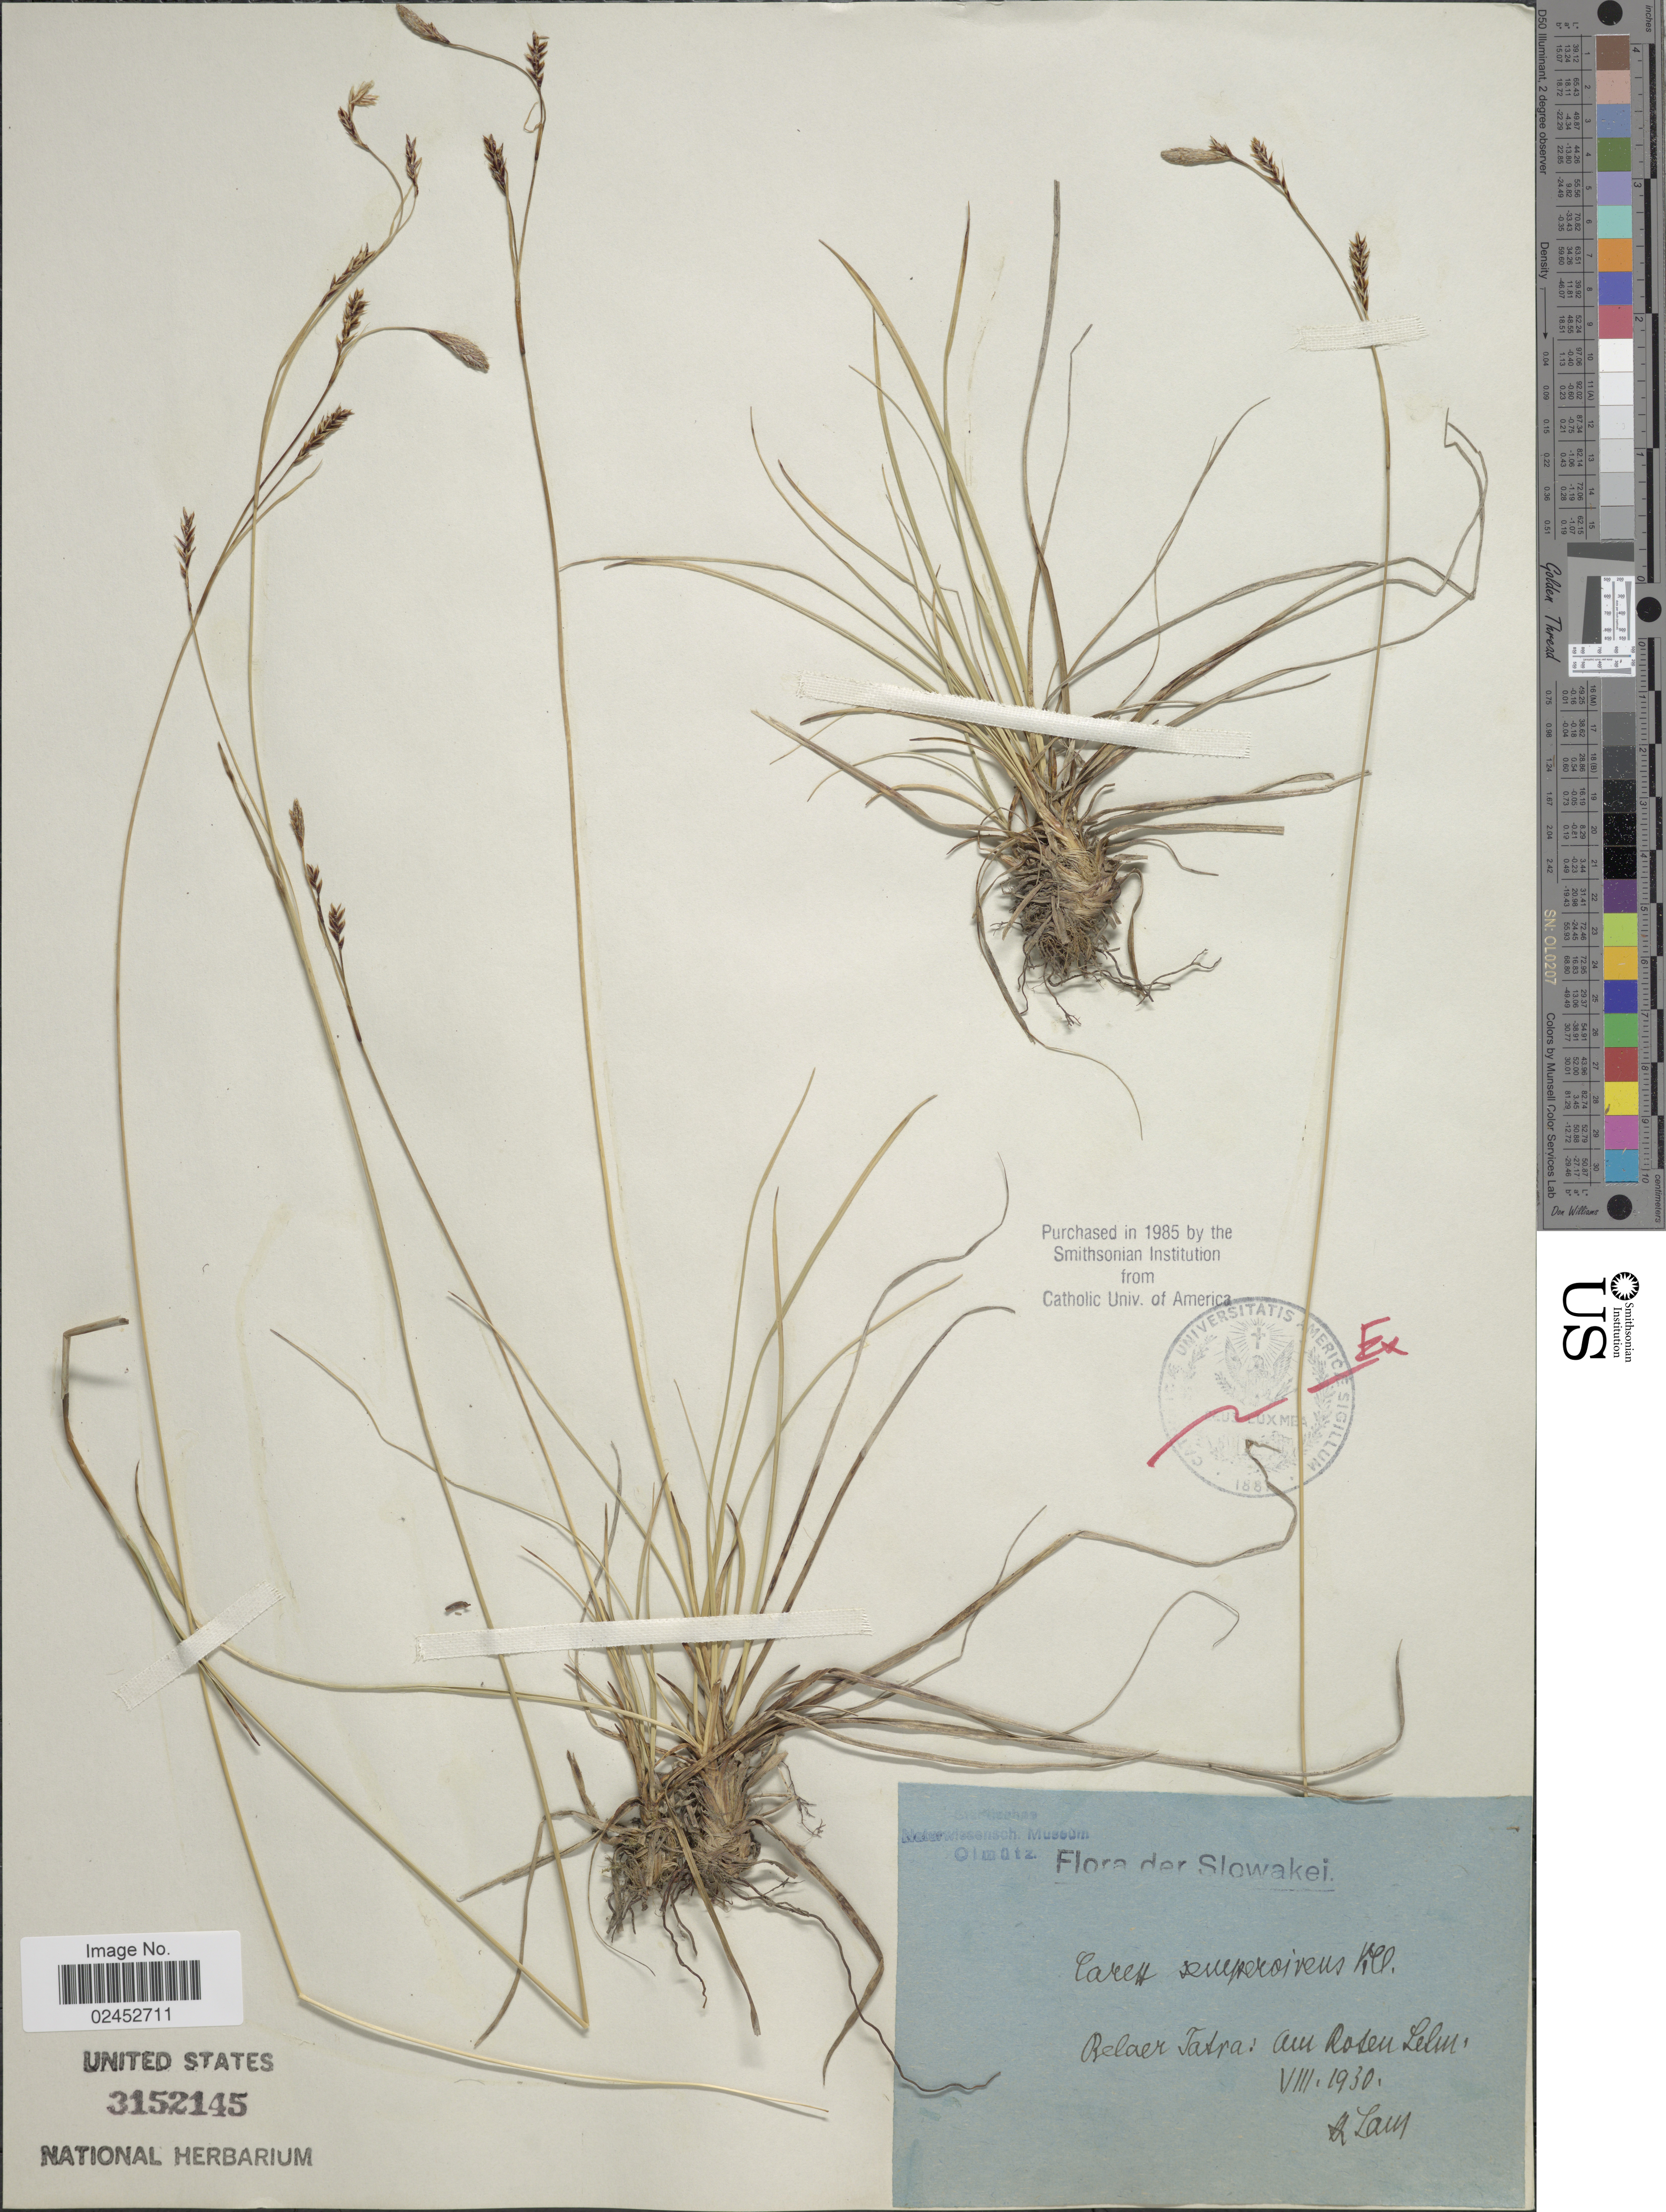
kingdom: Plantae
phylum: Tracheophyta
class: Liliopsida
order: Poales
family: Cyperaceae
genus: Carex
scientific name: Carex sempervirens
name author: Vill.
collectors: H. Laus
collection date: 1930-08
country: Slovakia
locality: Slowakei, Belaer Tatra: Am Roseu Lelm.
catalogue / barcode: US 3152145